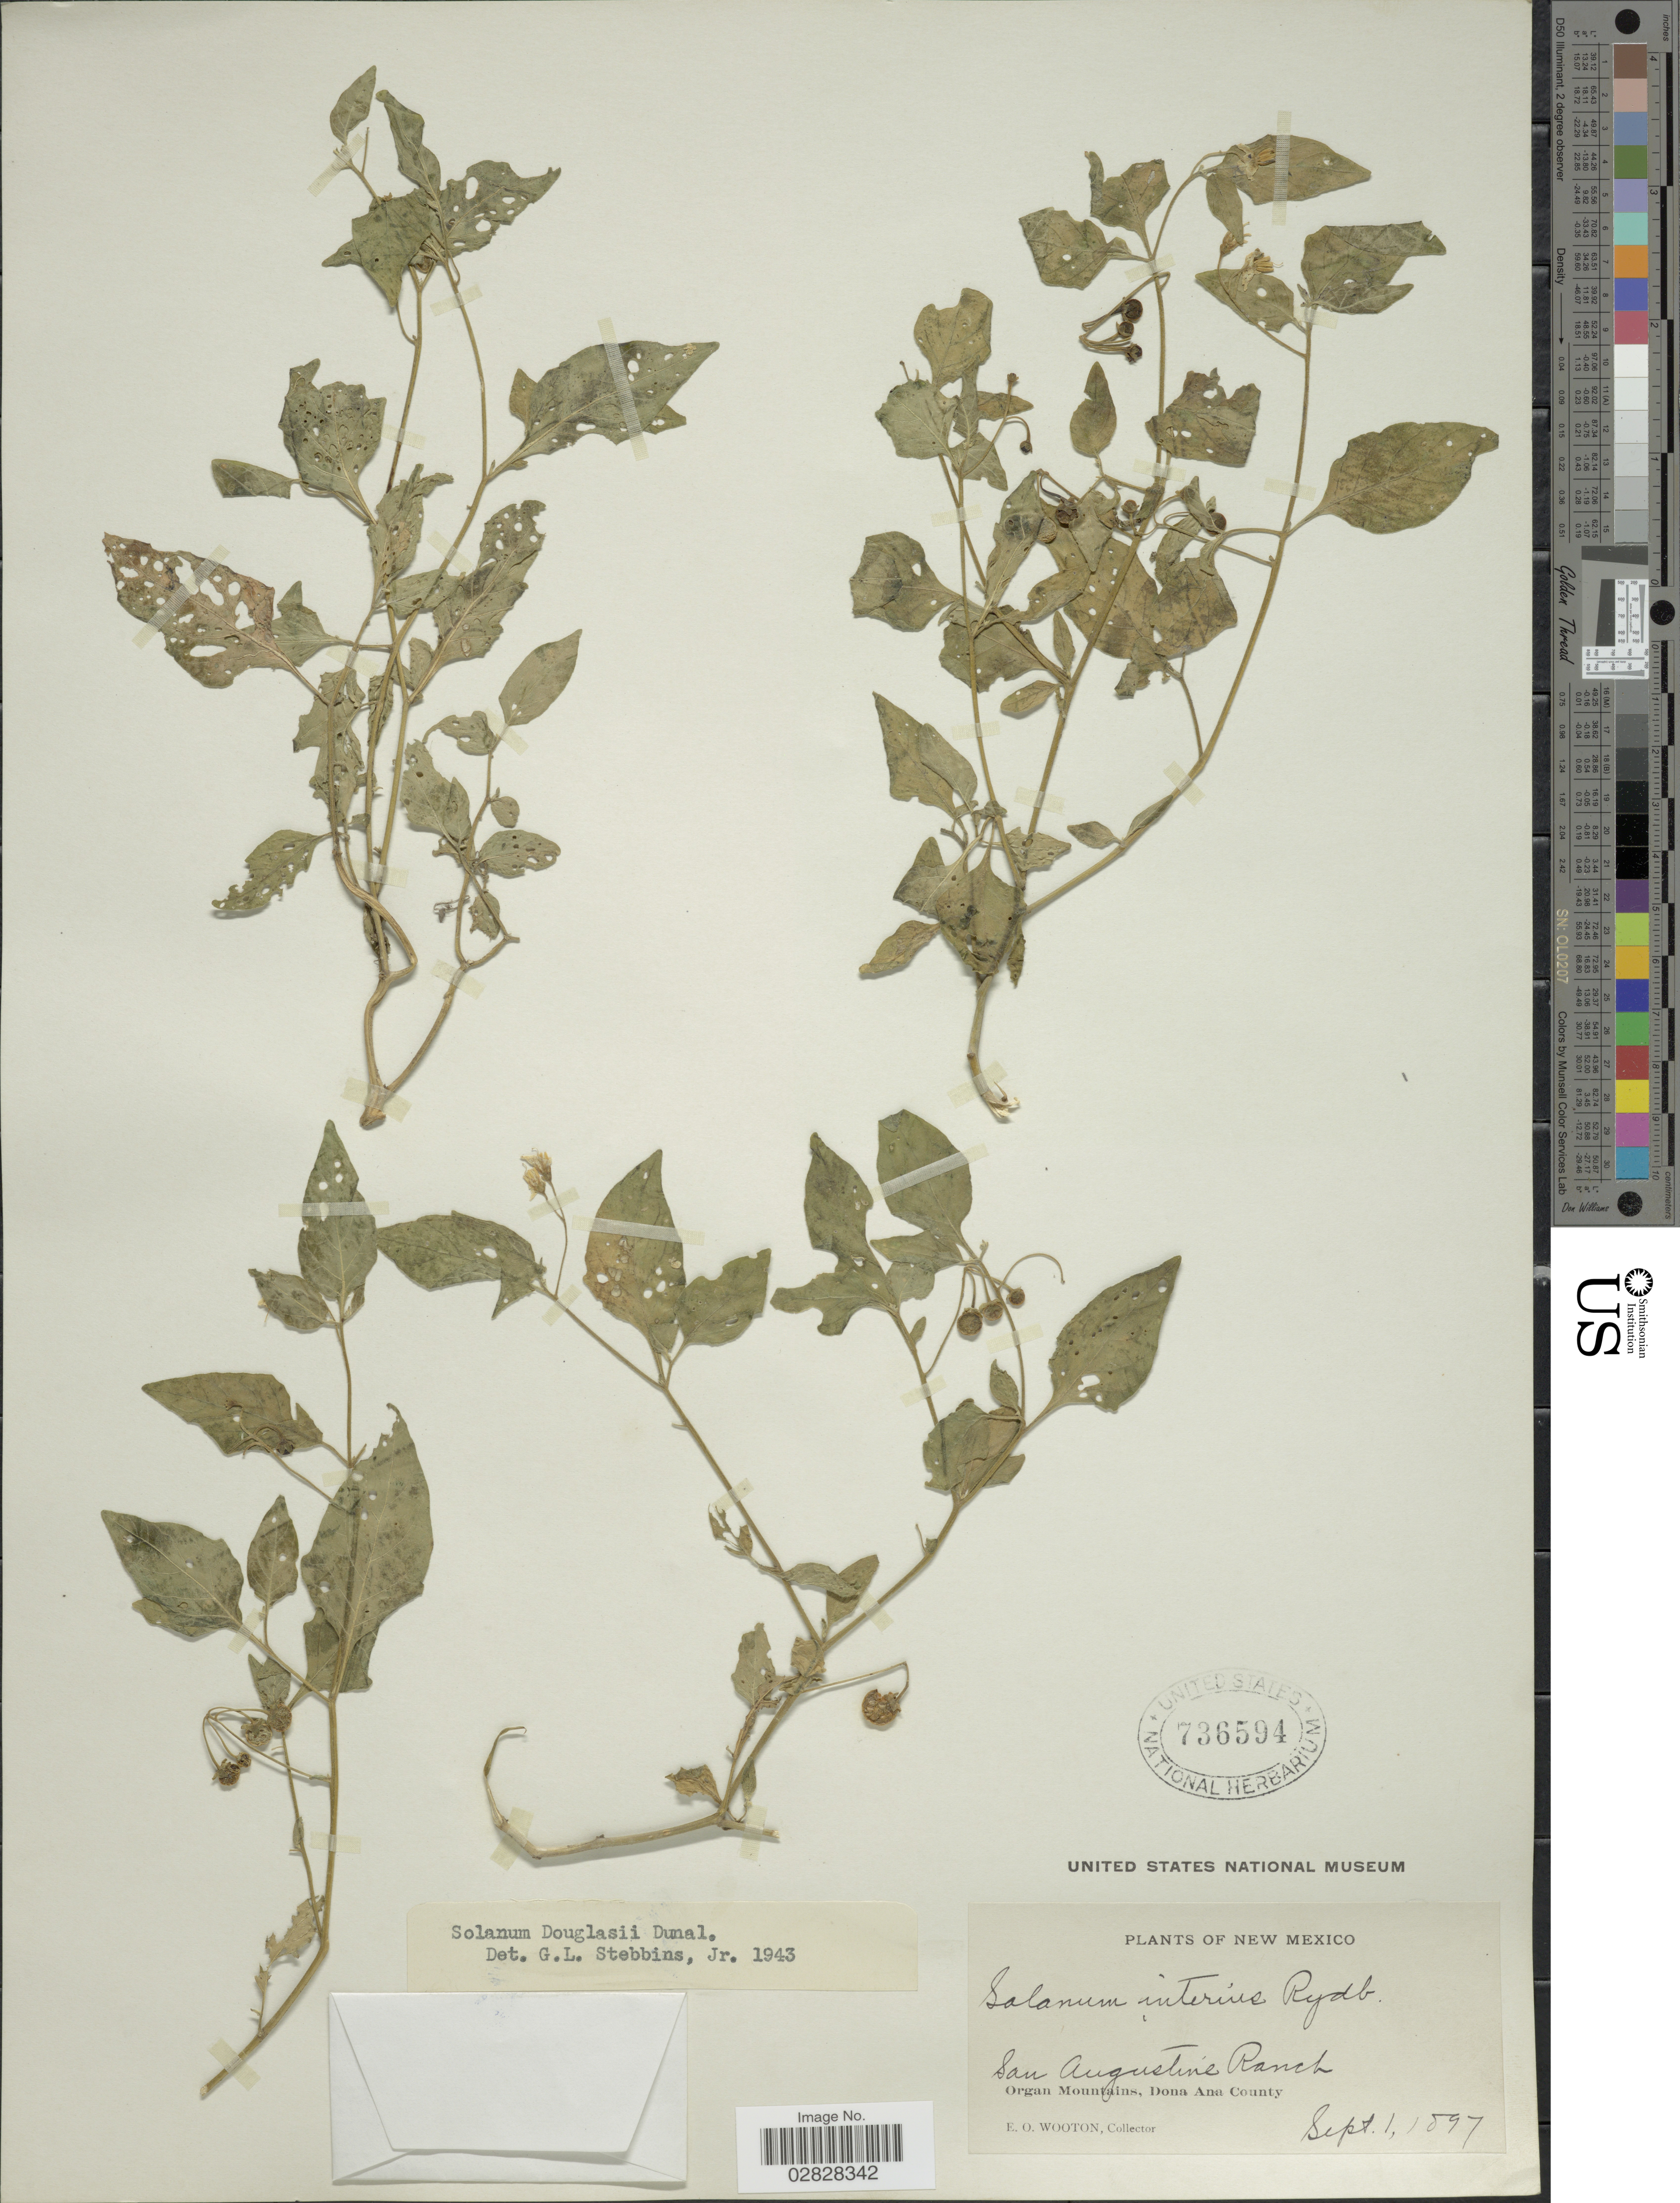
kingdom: Plantae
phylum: Tracheophyta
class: Magnoliopsida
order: Solanales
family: Solanaceae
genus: Solanum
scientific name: Solanum douglasii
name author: Dunal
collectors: E. O. Wooton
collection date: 1897-09-01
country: United States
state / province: New Mexico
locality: San Augustine Ranch. Organ Mountains, Dona Ana County.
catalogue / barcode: US 736594